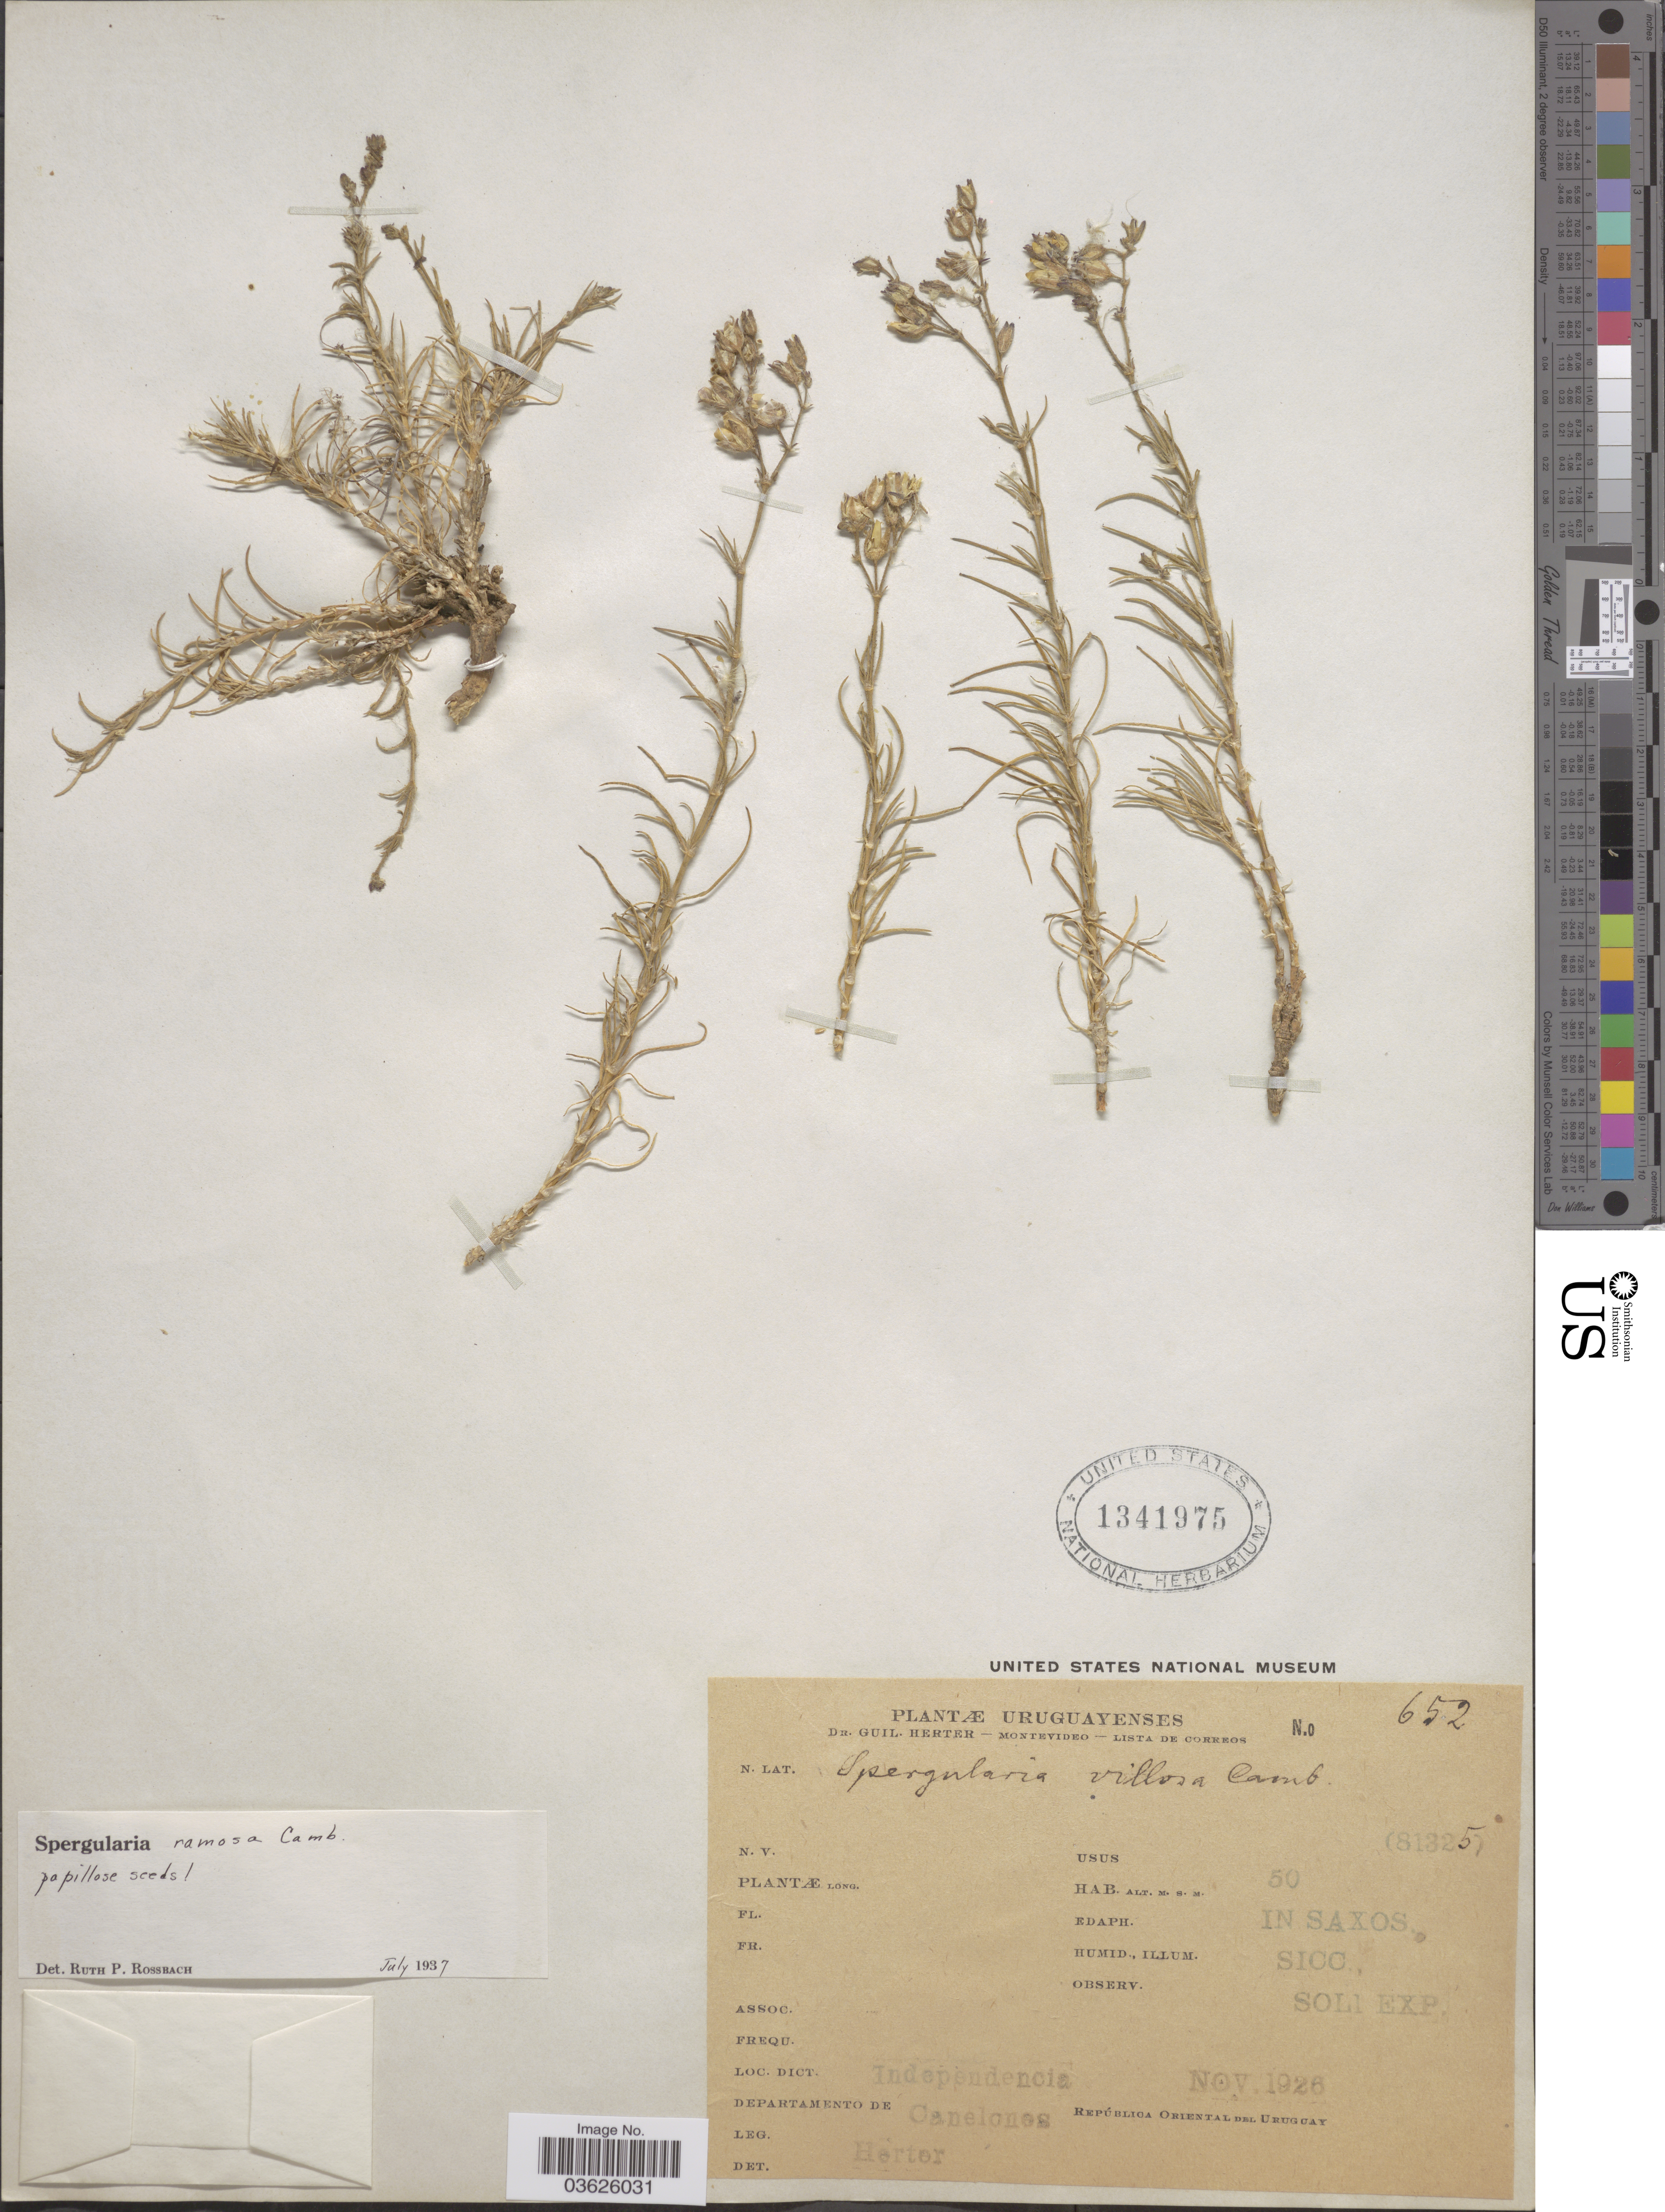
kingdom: Plantae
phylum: Tracheophyta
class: Magnoliopsida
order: Caryophyllales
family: Caryophyllaceae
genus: Spergularia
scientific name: Spergularia ramosa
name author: Cambess.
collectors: G. Herter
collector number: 652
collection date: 1926-11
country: Uruguay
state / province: Canelones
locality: Independencia. Departamento de Canelones. República Oriental del Uruguay.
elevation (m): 50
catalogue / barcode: US 1341975